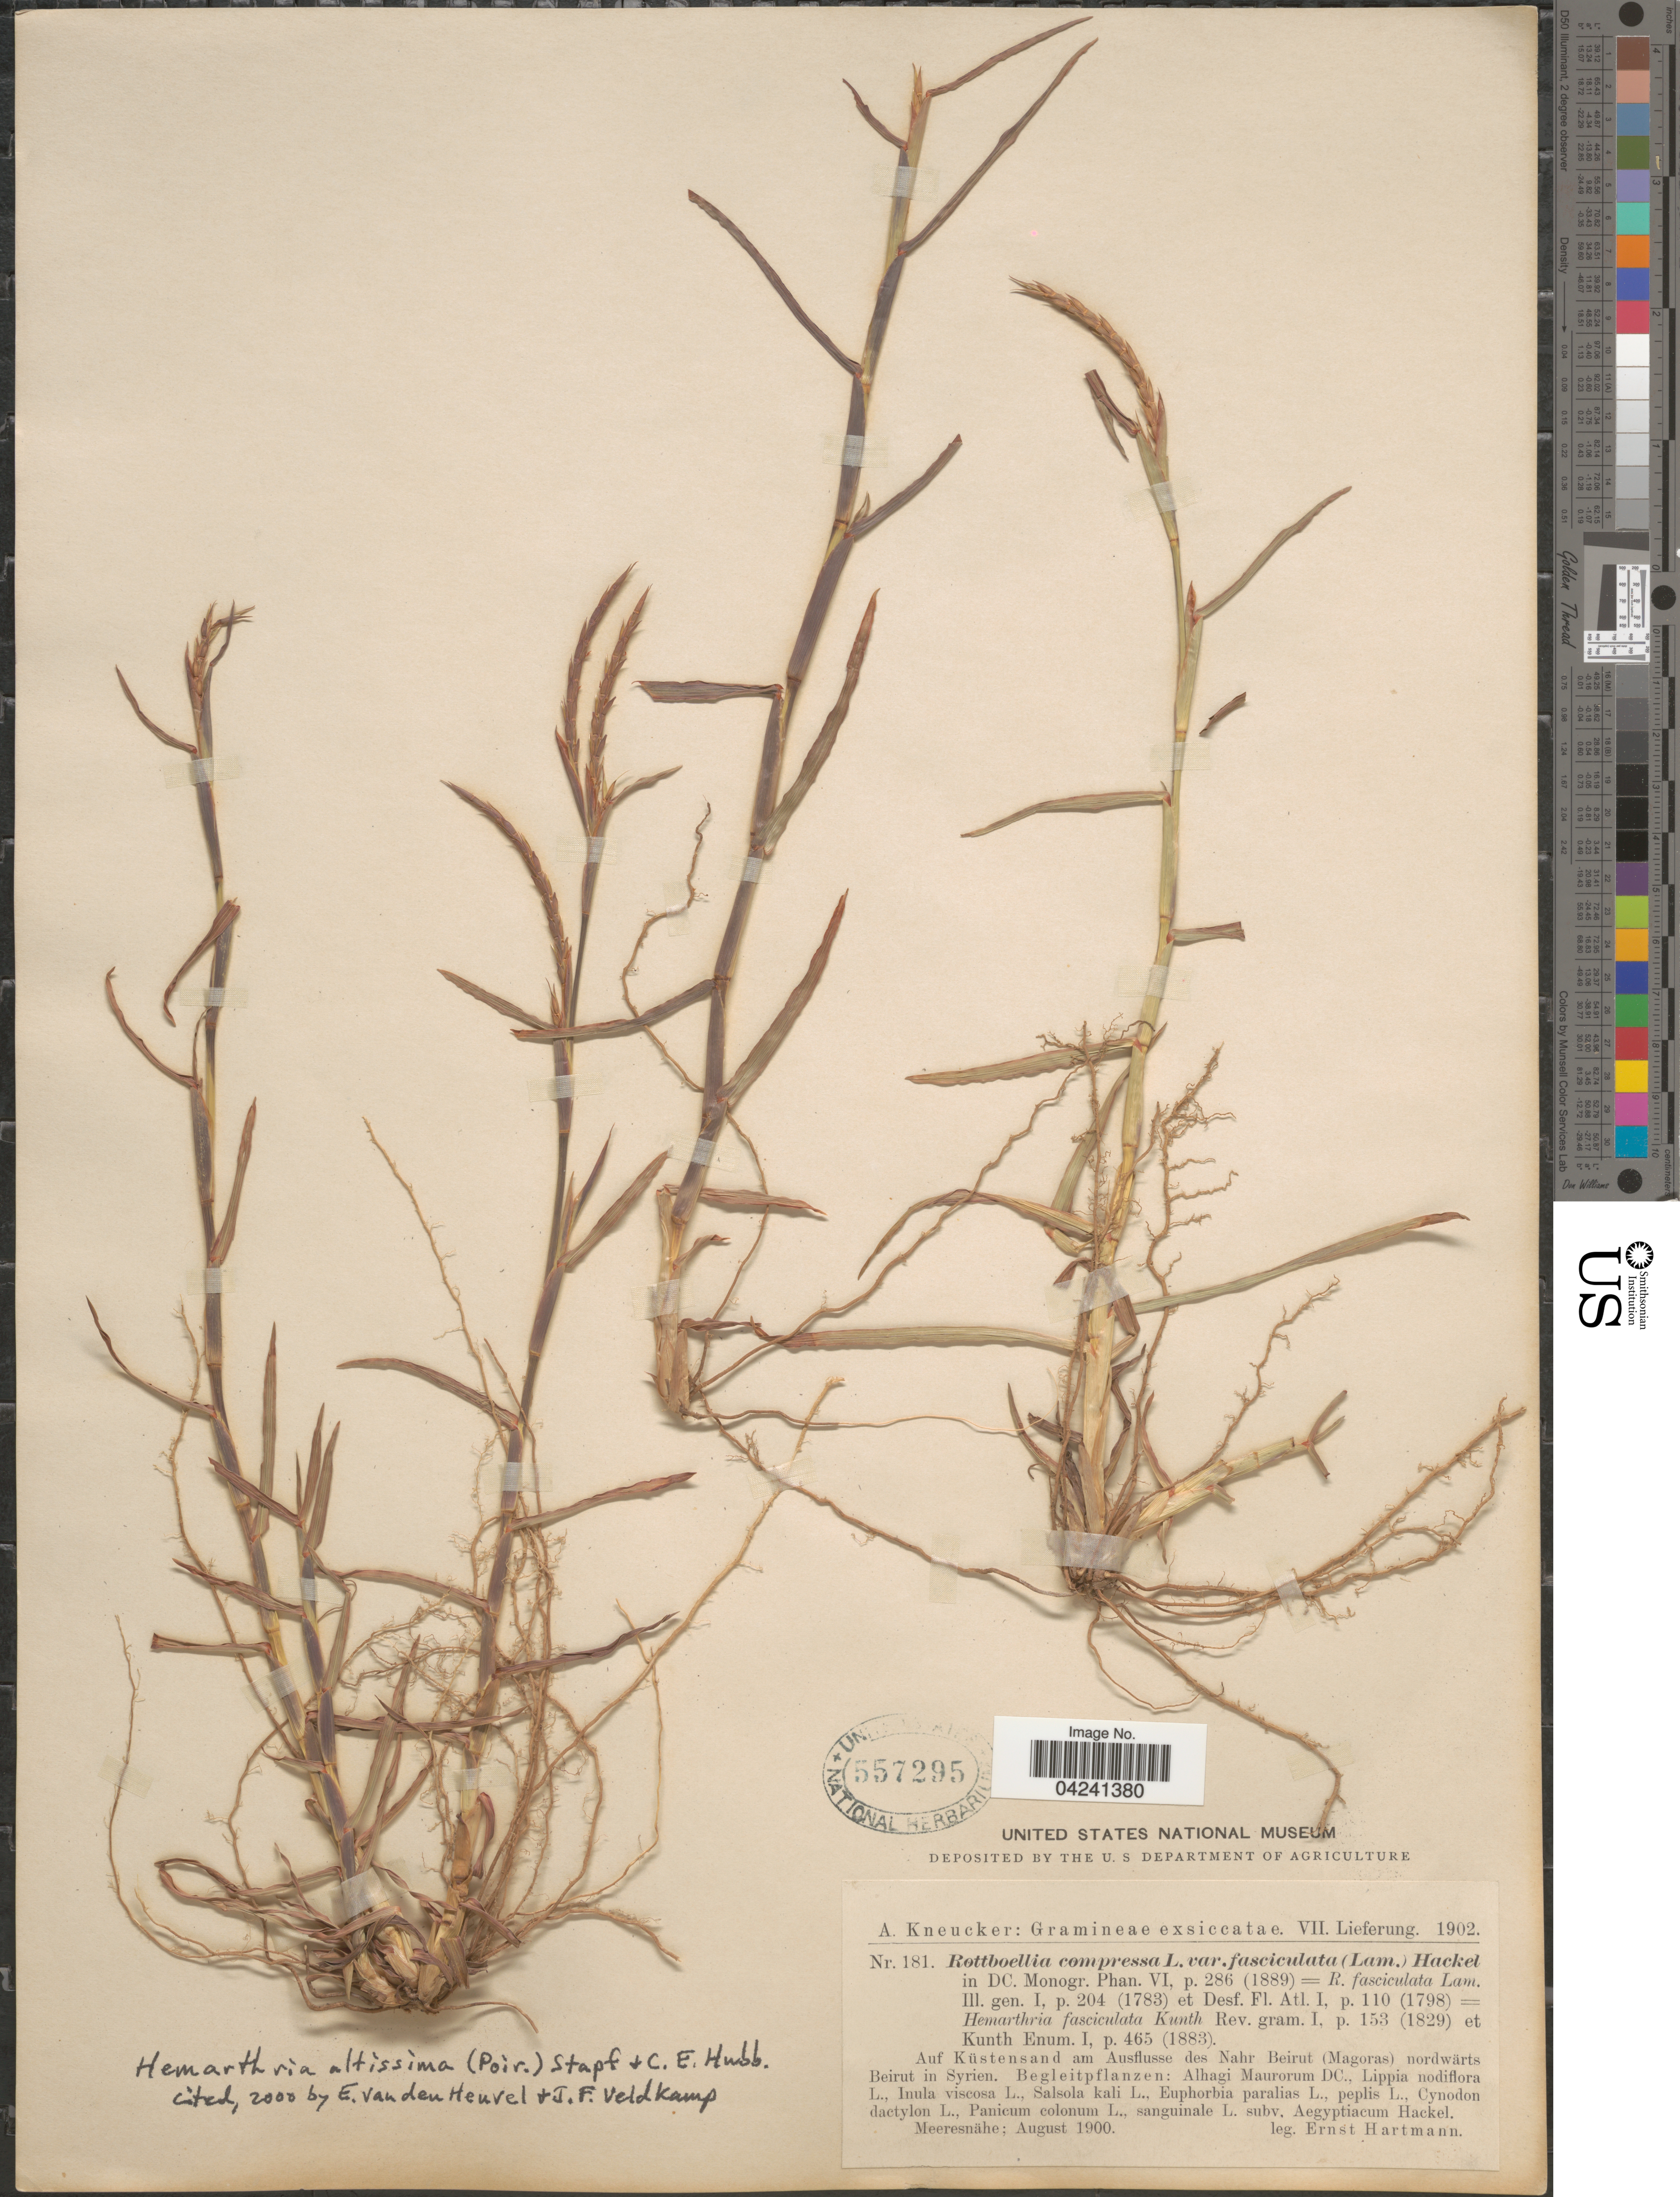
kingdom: Plantae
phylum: Tracheophyta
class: Liliopsida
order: Poales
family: Poaceae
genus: Hemarthria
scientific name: Hemarthria altissima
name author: (Poir.) Stapf & C. E. Hubb.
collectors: E. Hartmann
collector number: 181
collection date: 1900-08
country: Lebanon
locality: Auf Küstensand am Ausflusse des Nahr Beirut (Magoras) nordwärts Beirut in Syrien.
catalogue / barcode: US 557295